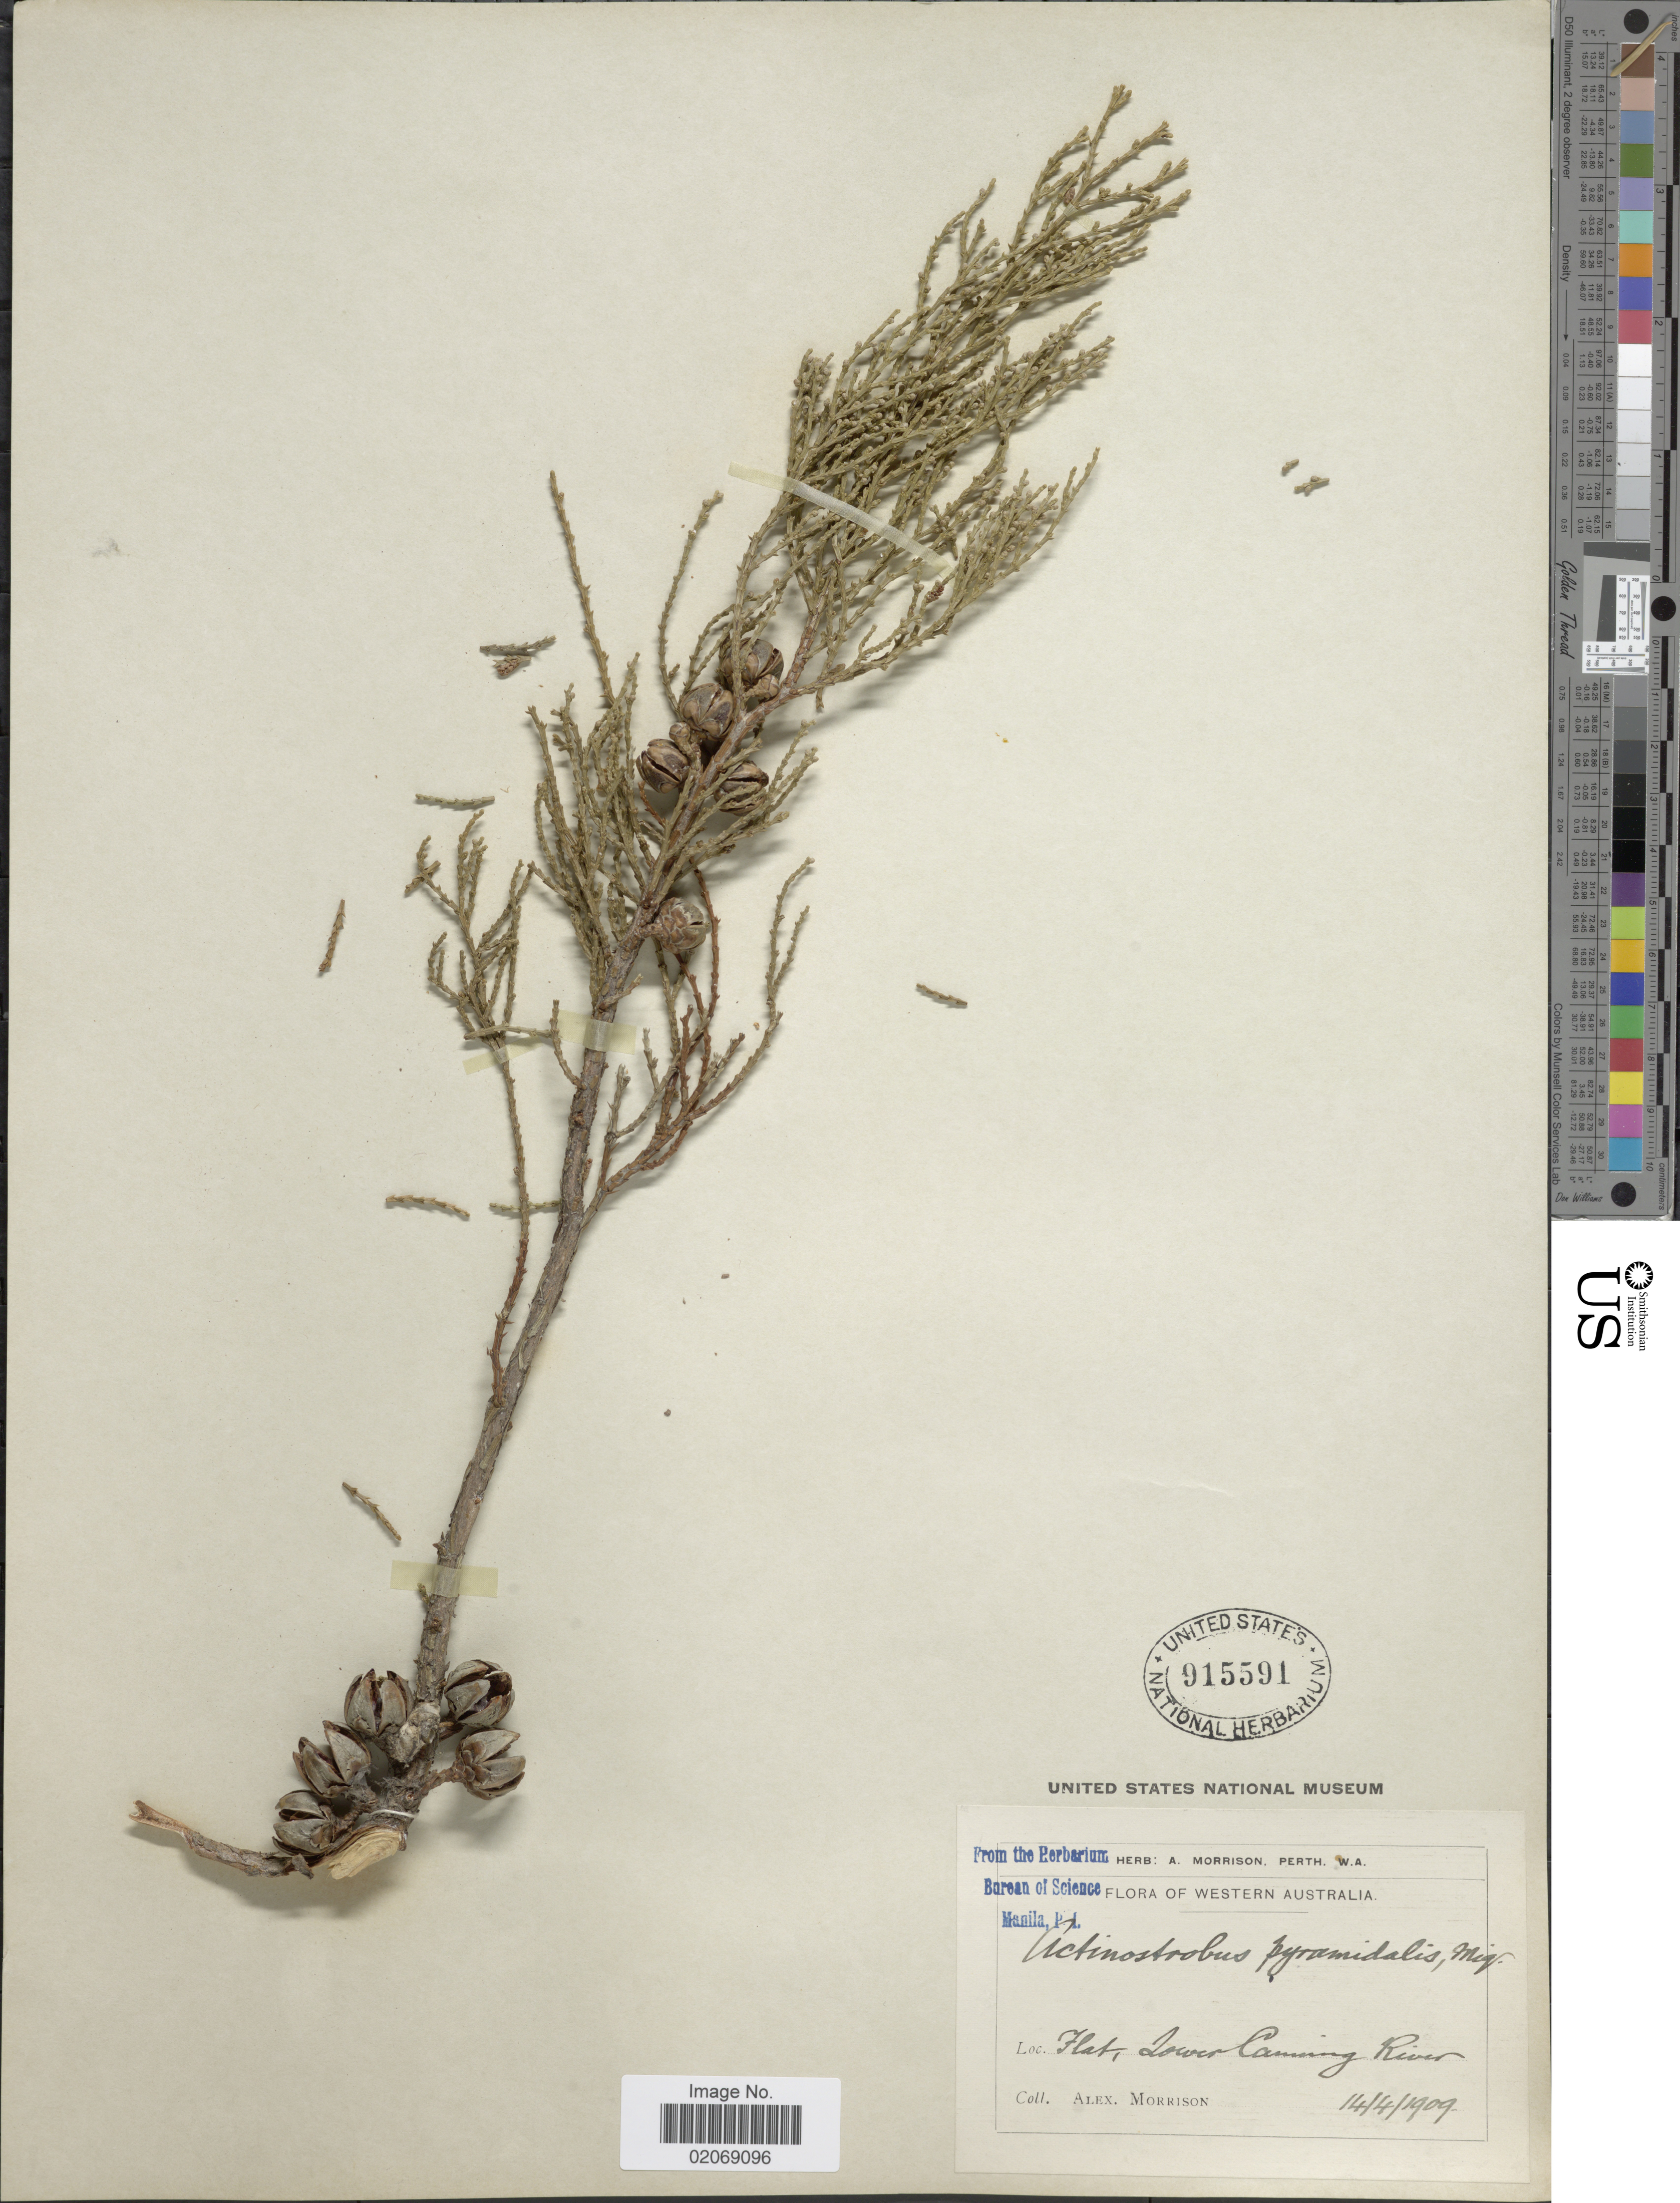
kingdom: Plantae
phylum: Tracheophyta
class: Pinopsida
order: Pinales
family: Cupressaceae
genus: Actinostrobus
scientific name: Actinostrobus pyramidalis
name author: Miq.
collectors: A. Morrison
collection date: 1909-04-14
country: Australia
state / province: Western Australia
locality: Flat, Lower Canning river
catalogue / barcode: US 915591